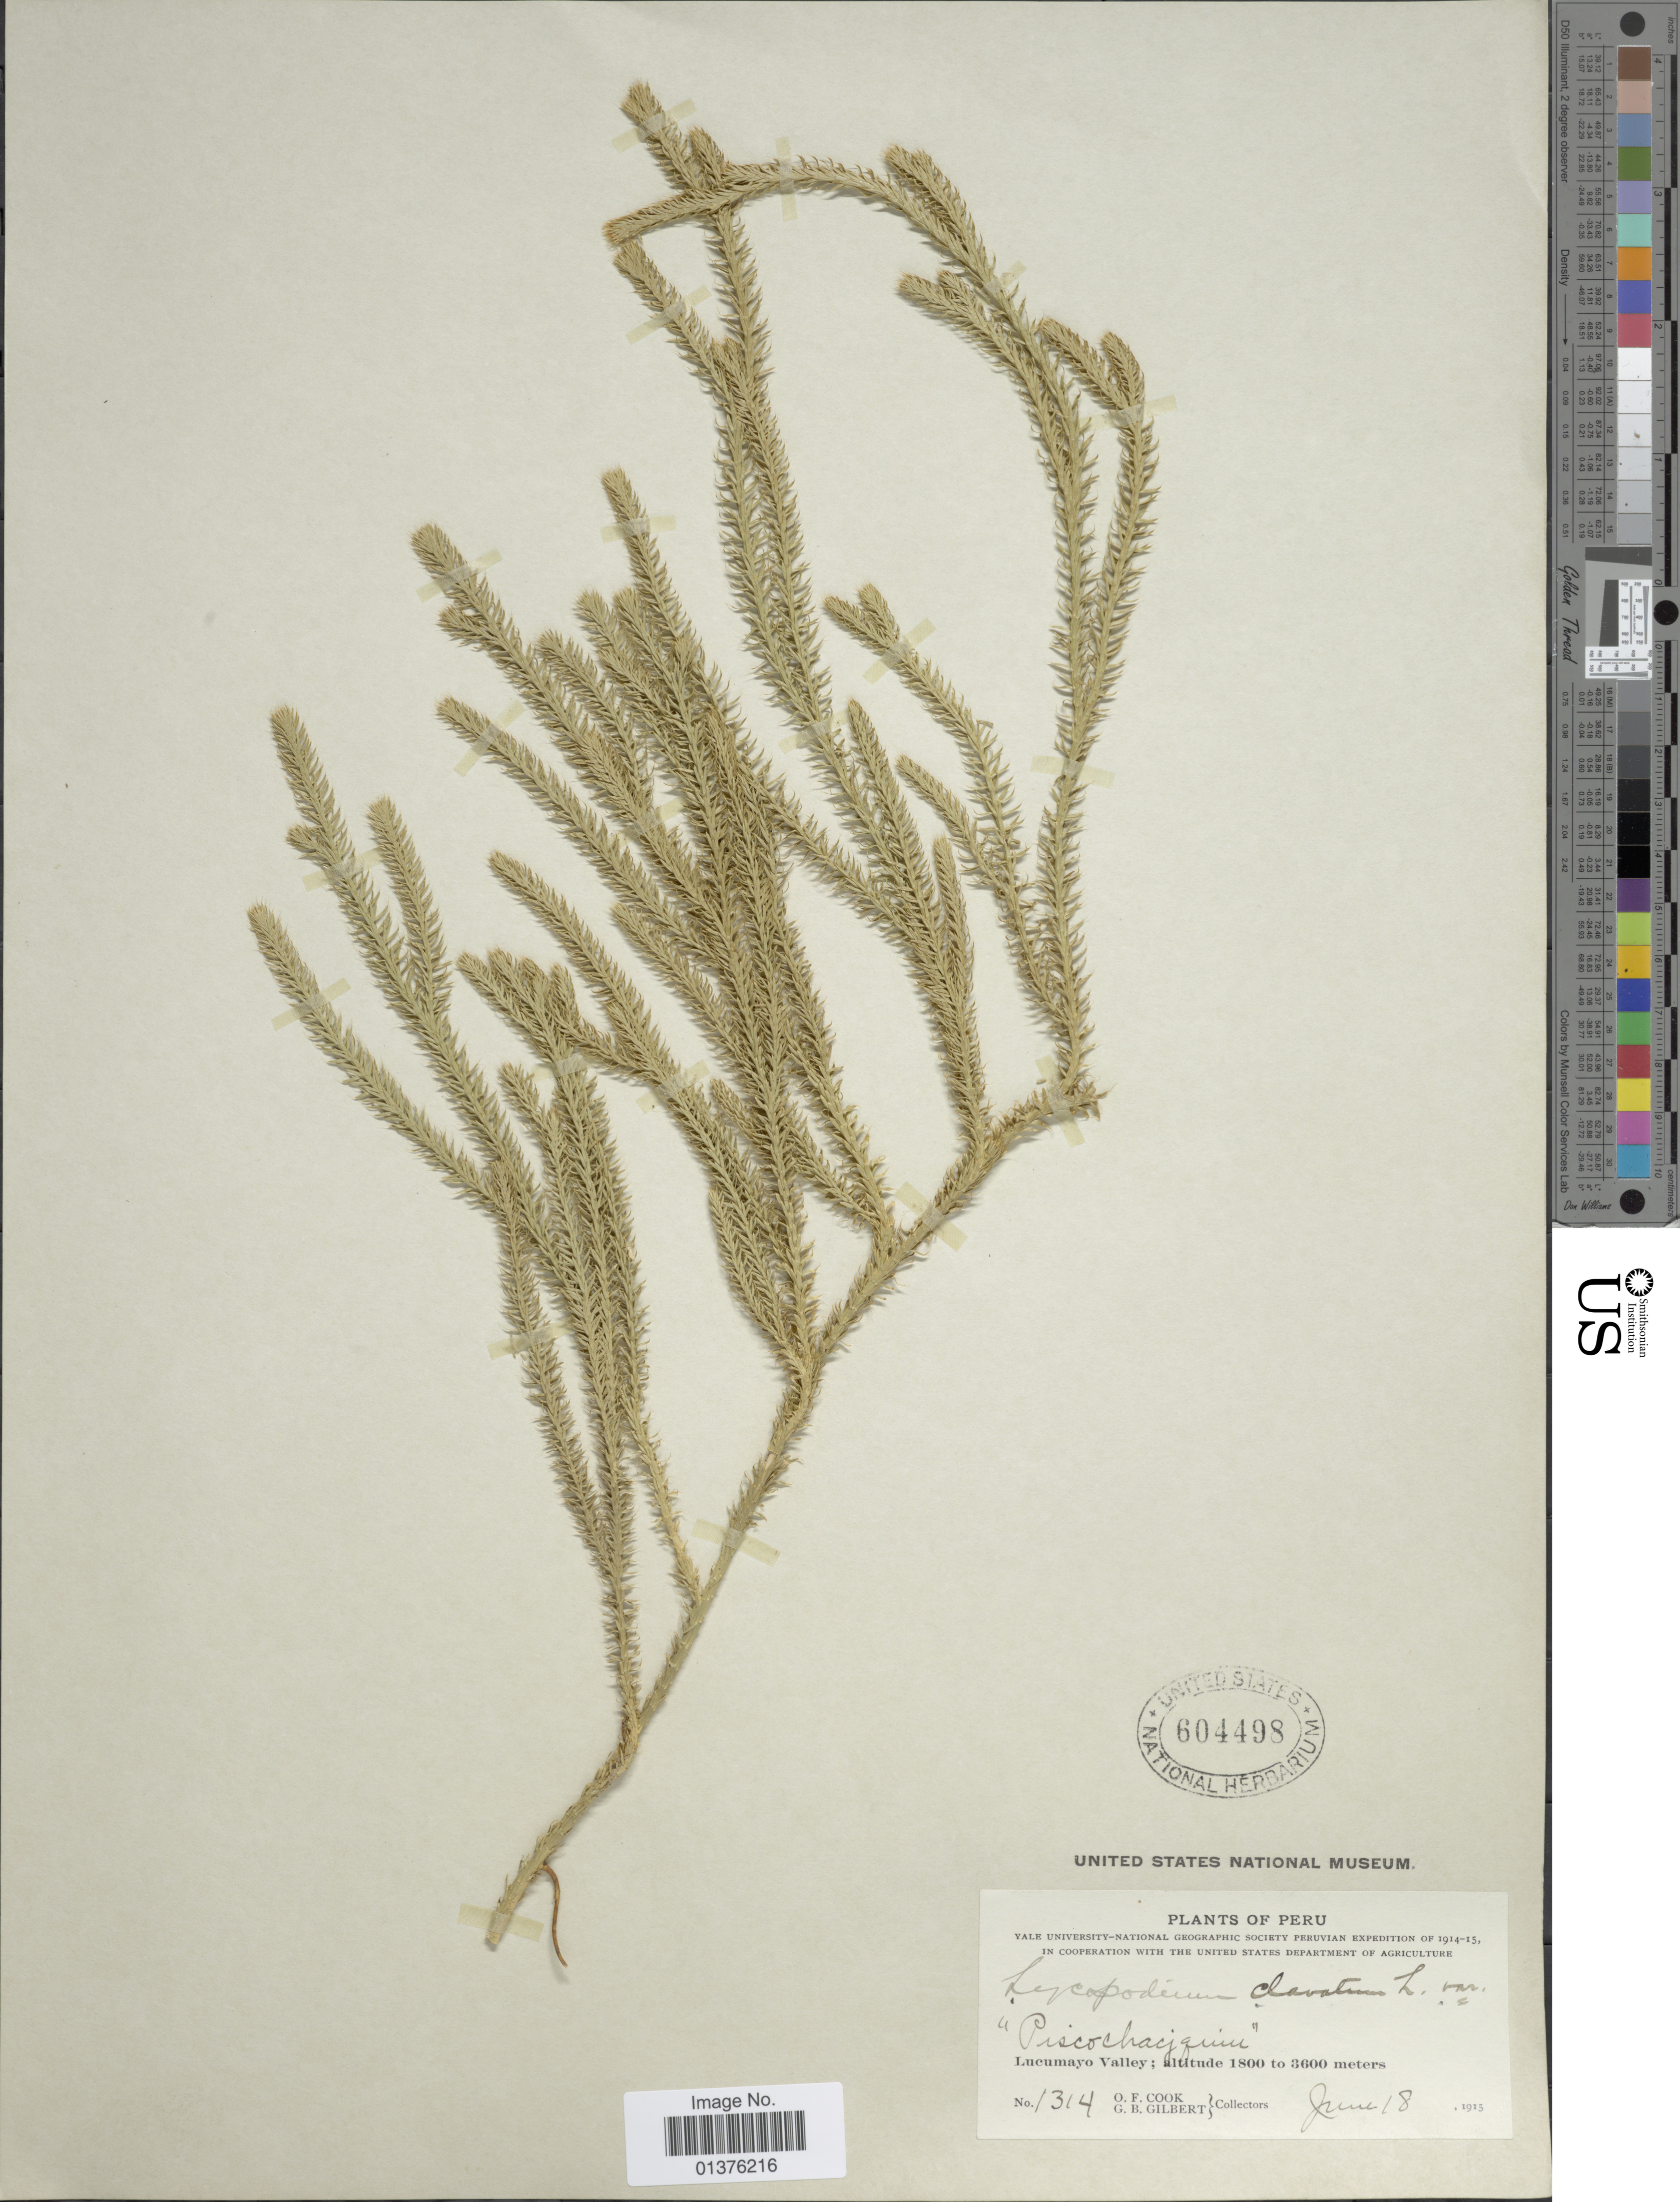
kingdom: Plantae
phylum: Tracheophyta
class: Lycopodiopsida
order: Lycopodiales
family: Lycopodiaceae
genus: Lycopodium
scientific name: Lycopodium clavatum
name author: L.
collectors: O. F. Cook & G. B. Gilbert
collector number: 1314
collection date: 1915-06-18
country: Peru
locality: Lucunmayo Valley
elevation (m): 1800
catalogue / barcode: US 604498